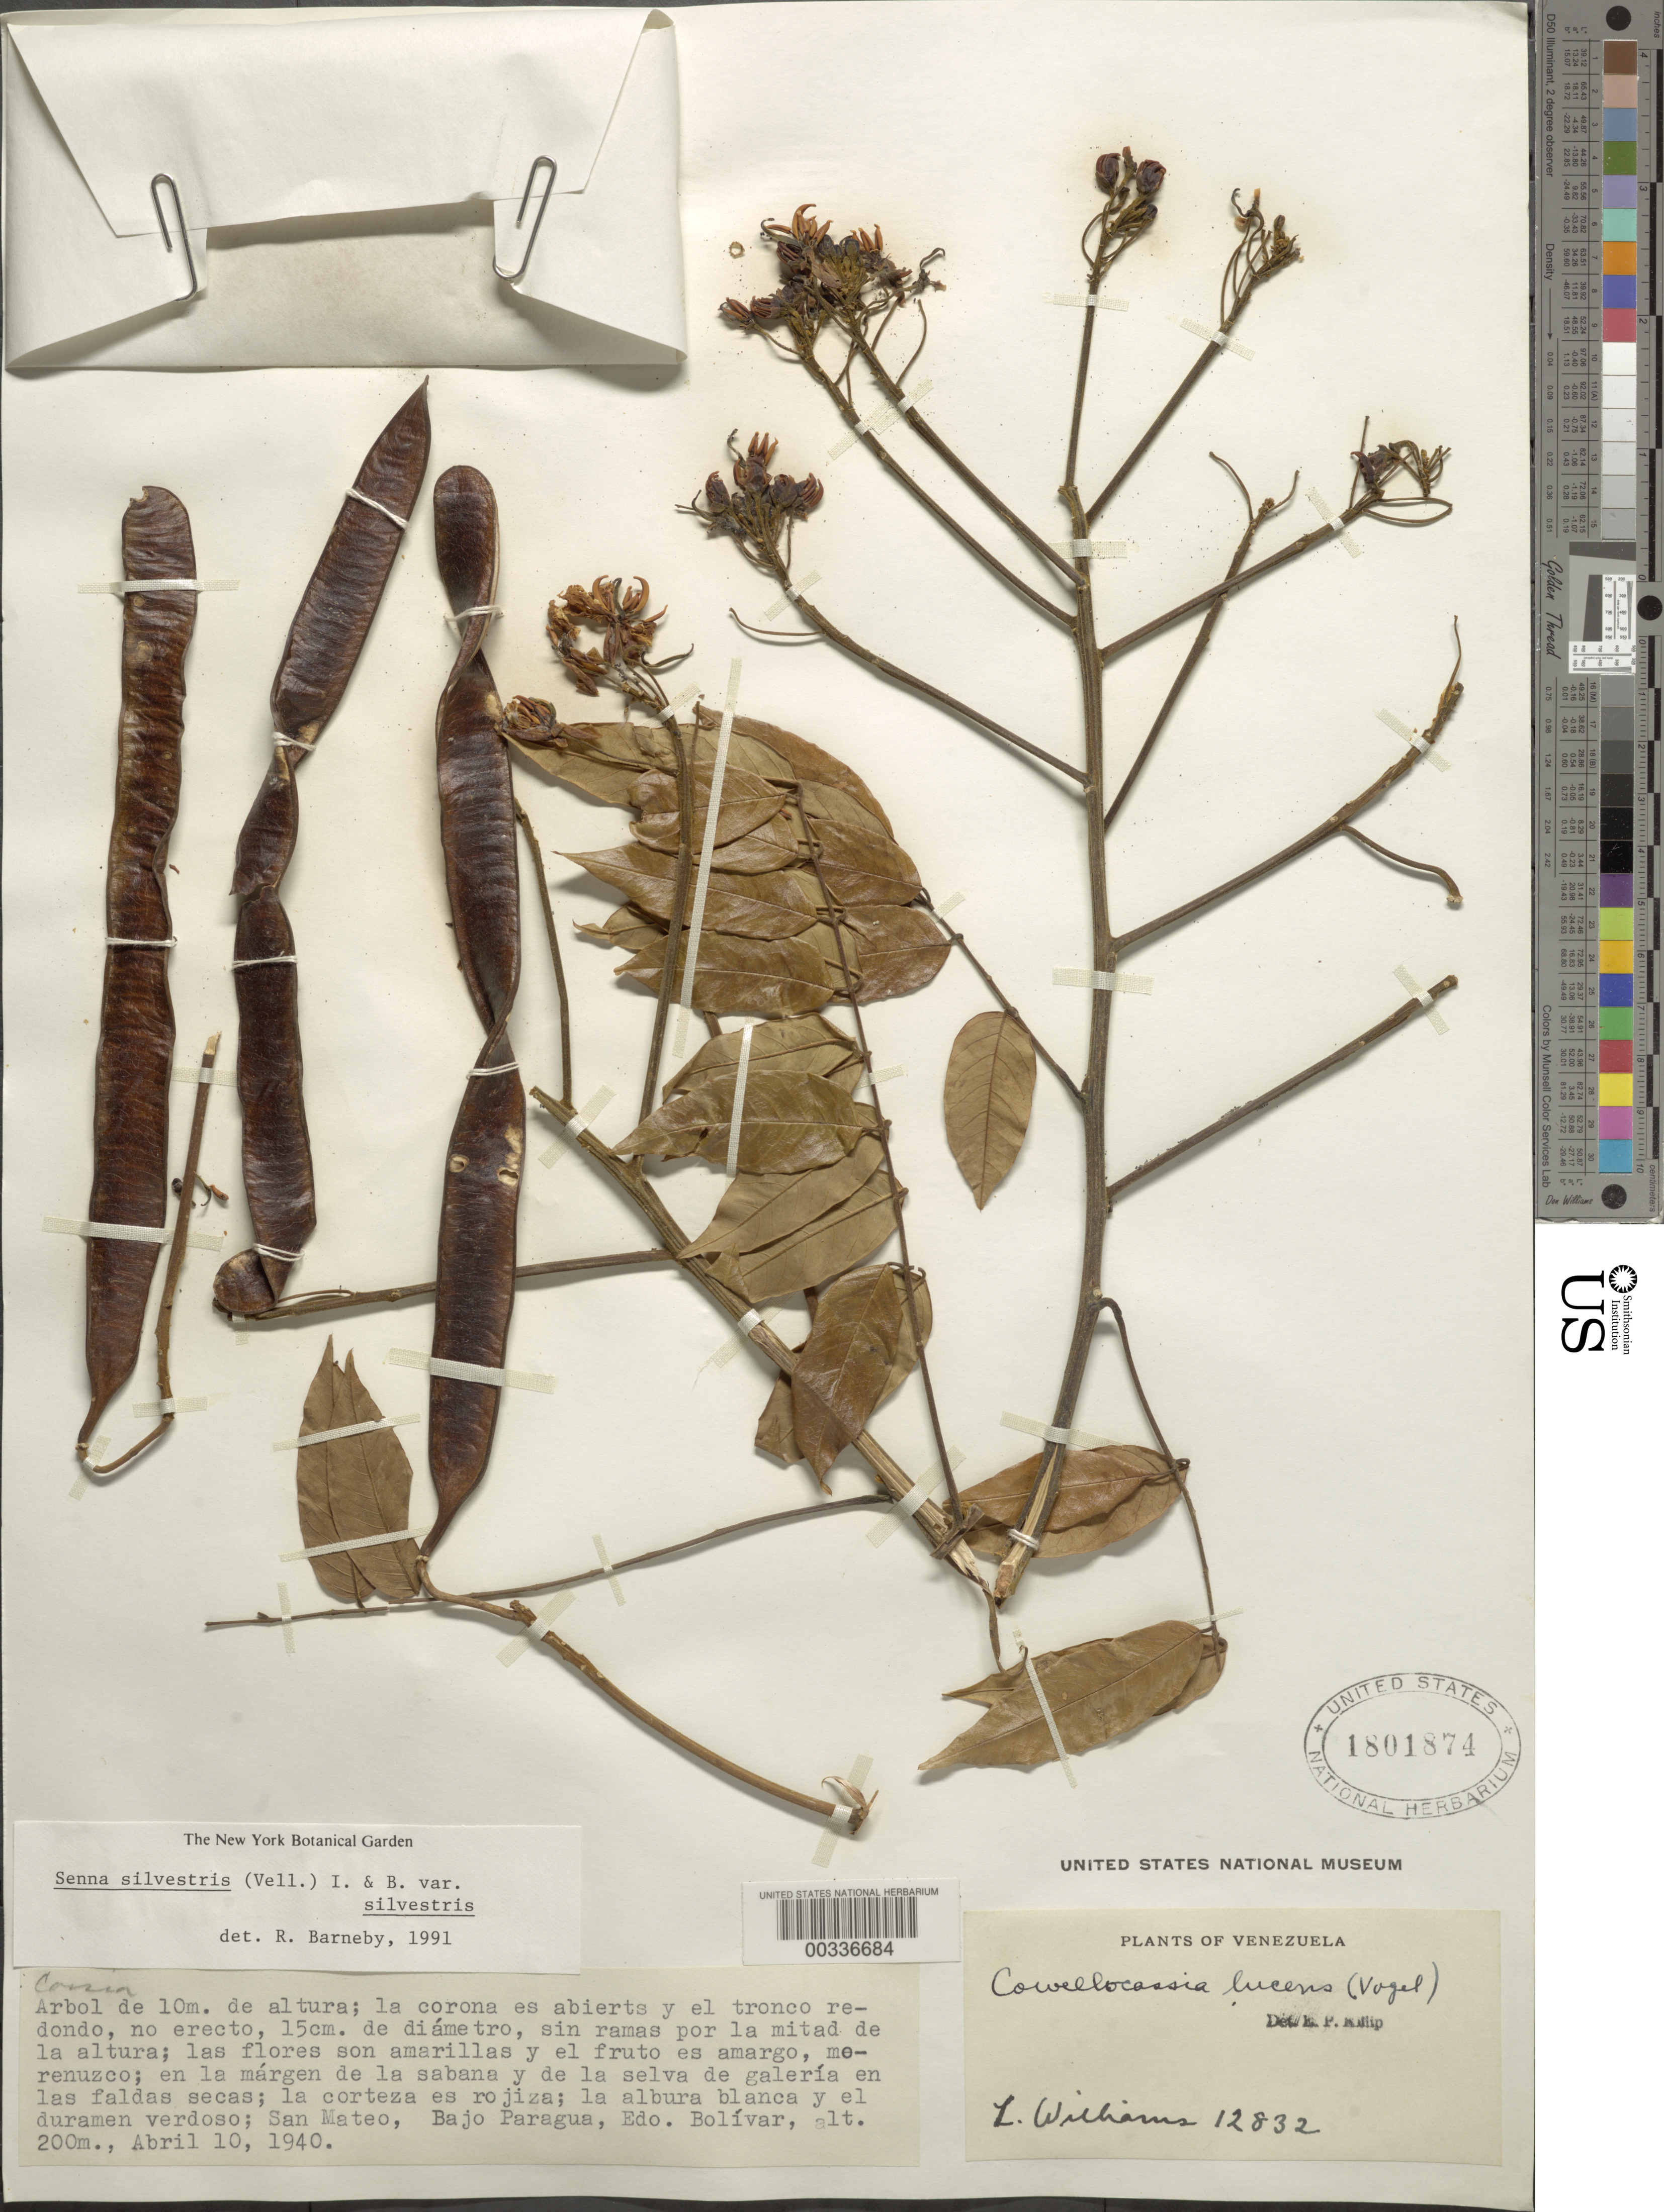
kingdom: Plantae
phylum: Tracheophyta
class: Magnoliopsida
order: Fabales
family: Fabaceae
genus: Senna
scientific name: Senna silvestris var. silvestris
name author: (Vell.) H.S. Irwin & Barneby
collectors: Ll. Williams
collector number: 12832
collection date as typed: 10 Apr 1940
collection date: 1940-04-10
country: Venezuela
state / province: Bolivar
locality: San mateo; bajo paragua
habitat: Edge of savanna and gallery forest in the dry lower slope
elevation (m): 200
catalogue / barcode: US 1801874